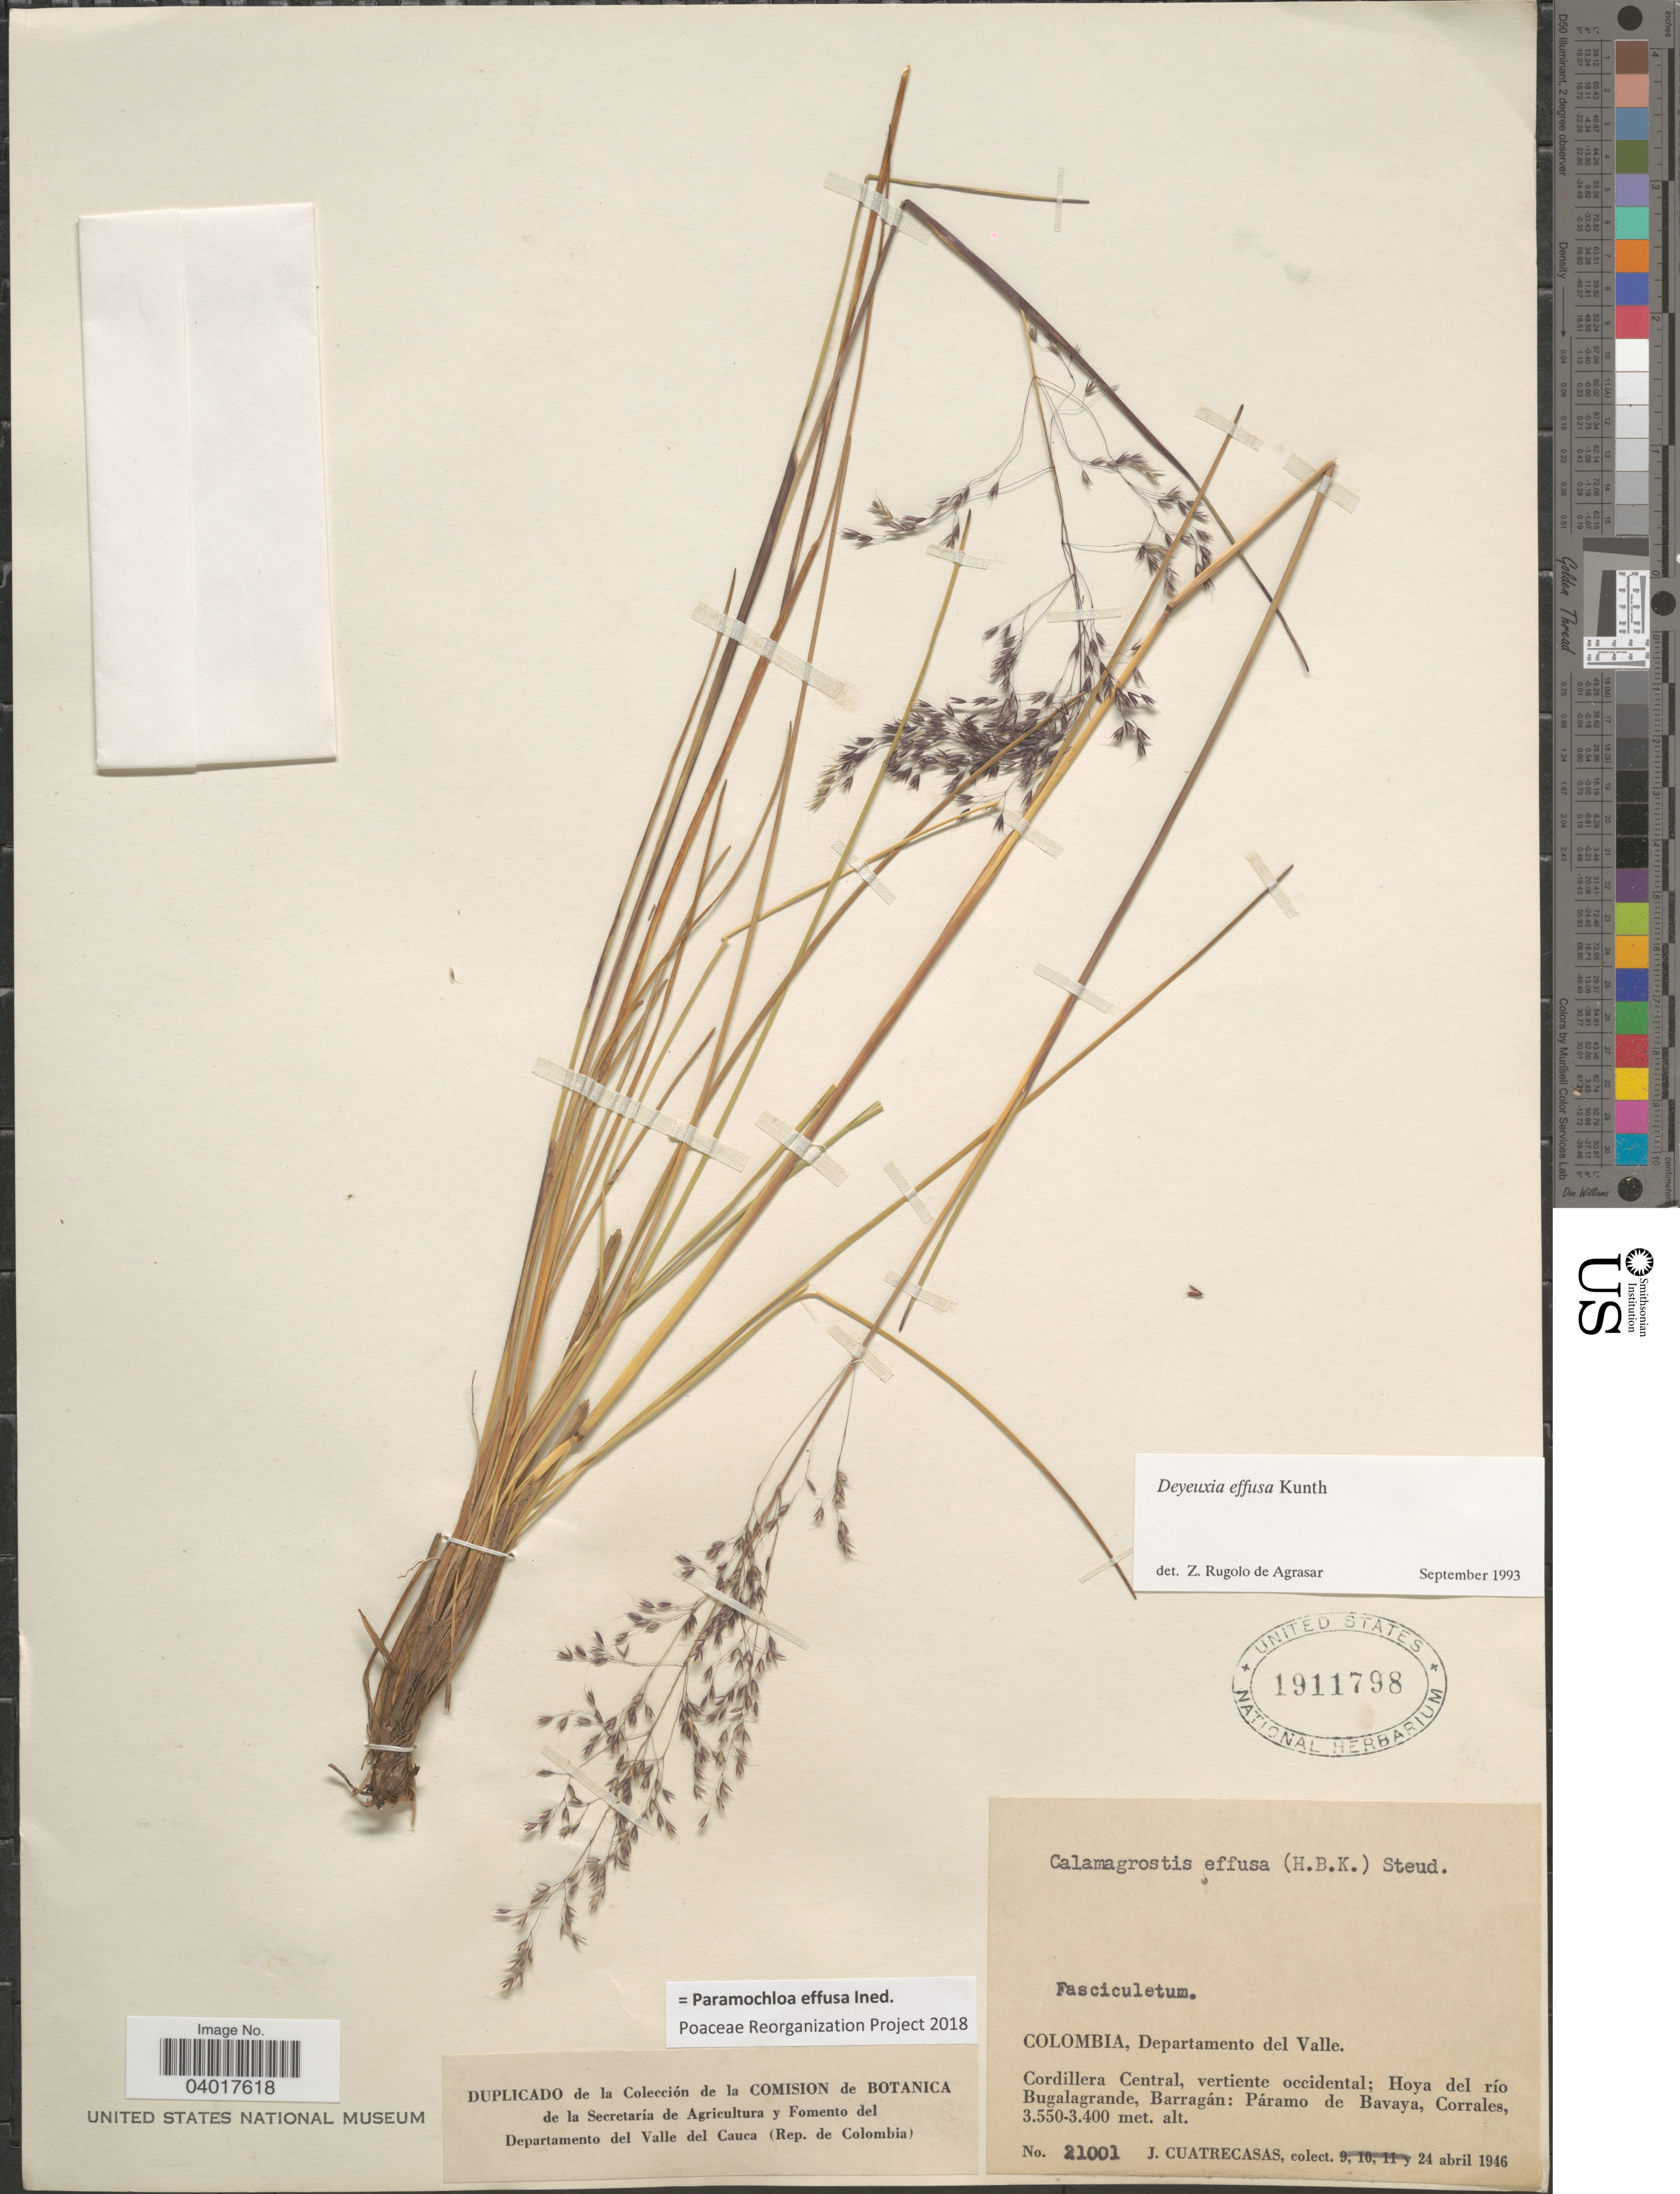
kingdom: Plantae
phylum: Tracheophyta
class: Liliopsida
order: Poales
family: Poaceae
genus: Paramochloa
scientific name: Paramochloa effusa ined.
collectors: J. Cuatrecasas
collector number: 21001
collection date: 1946-04-24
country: Colombia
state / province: Valle del Cauca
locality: Departamento del Valle. Cordillera Central, vertiente occidental; Hoya del río Bugalagrande, Barragán: Páramo de Bavaya, Corrales.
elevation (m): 3400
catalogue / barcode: US 1911798